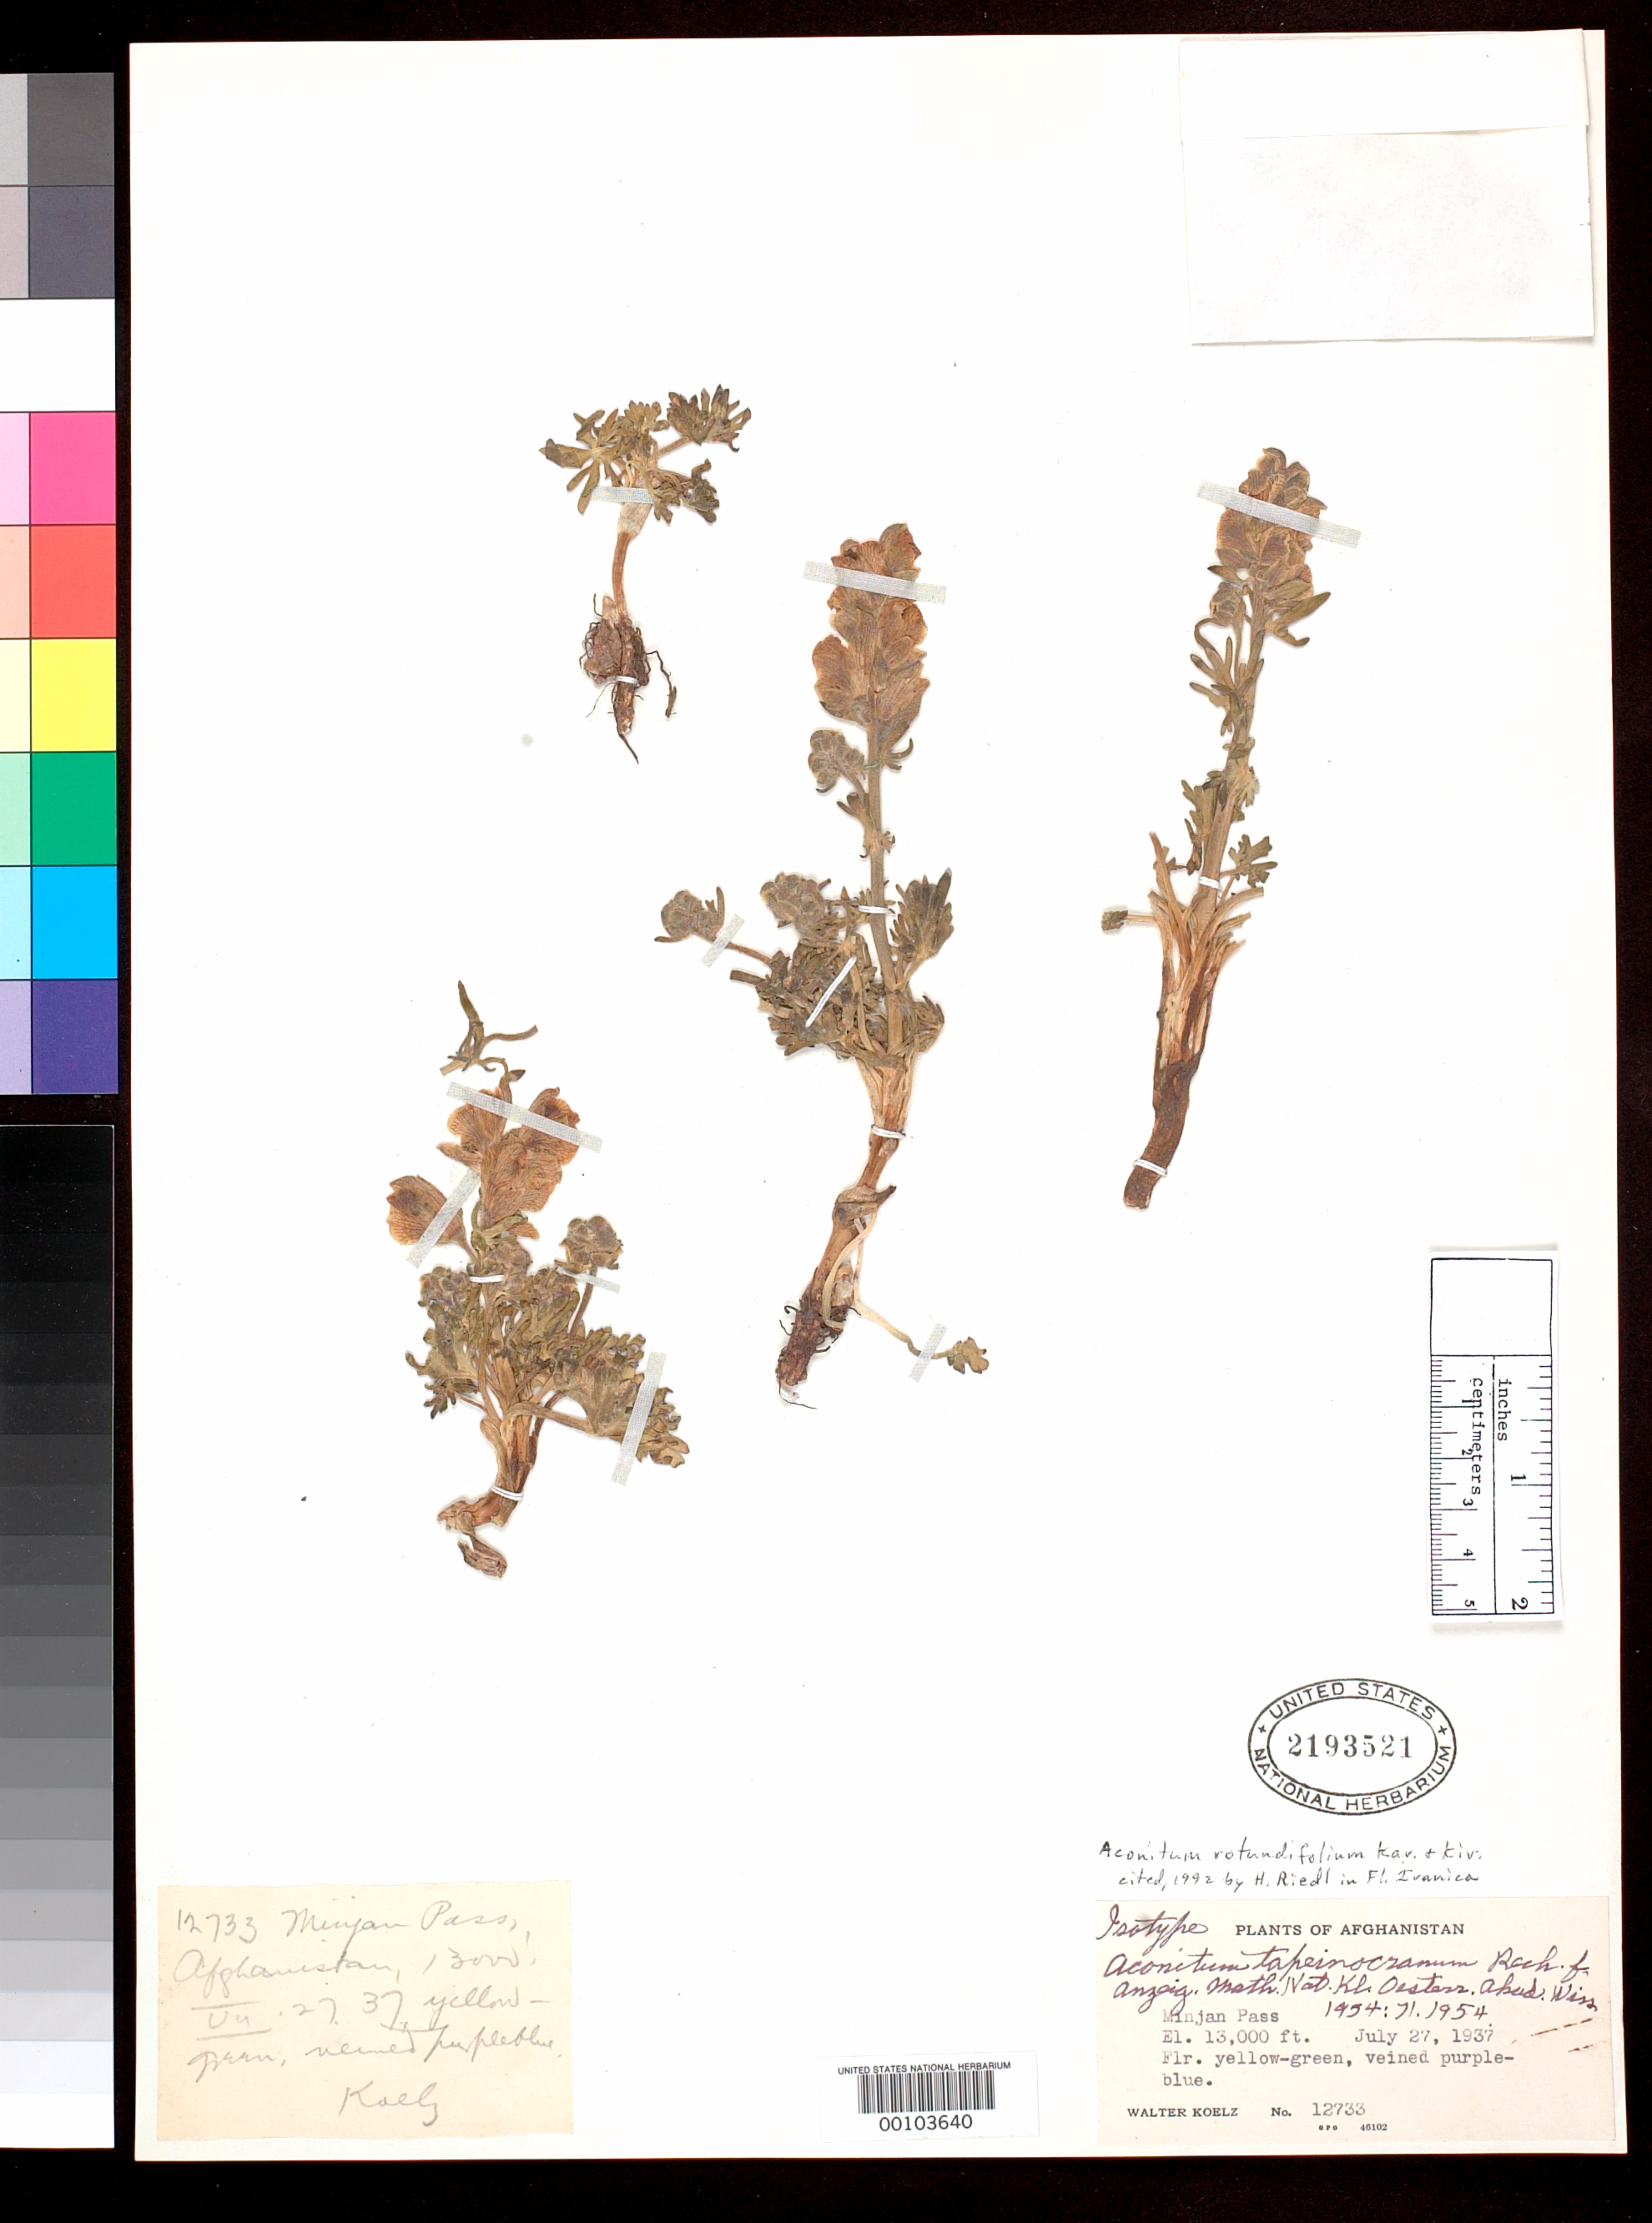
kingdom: Plantae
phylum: Tracheophyta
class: Magnoliopsida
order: Ranunculales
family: Ranunculaceae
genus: Aconitum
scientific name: Aconitum tapeinocranum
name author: Rech. f.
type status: Type Fragment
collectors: W. N. Koelz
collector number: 12733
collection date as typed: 27 Jul 1937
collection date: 1937-07-27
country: Afghanistan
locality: Minjan Pass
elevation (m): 3962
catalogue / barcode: US 2193521